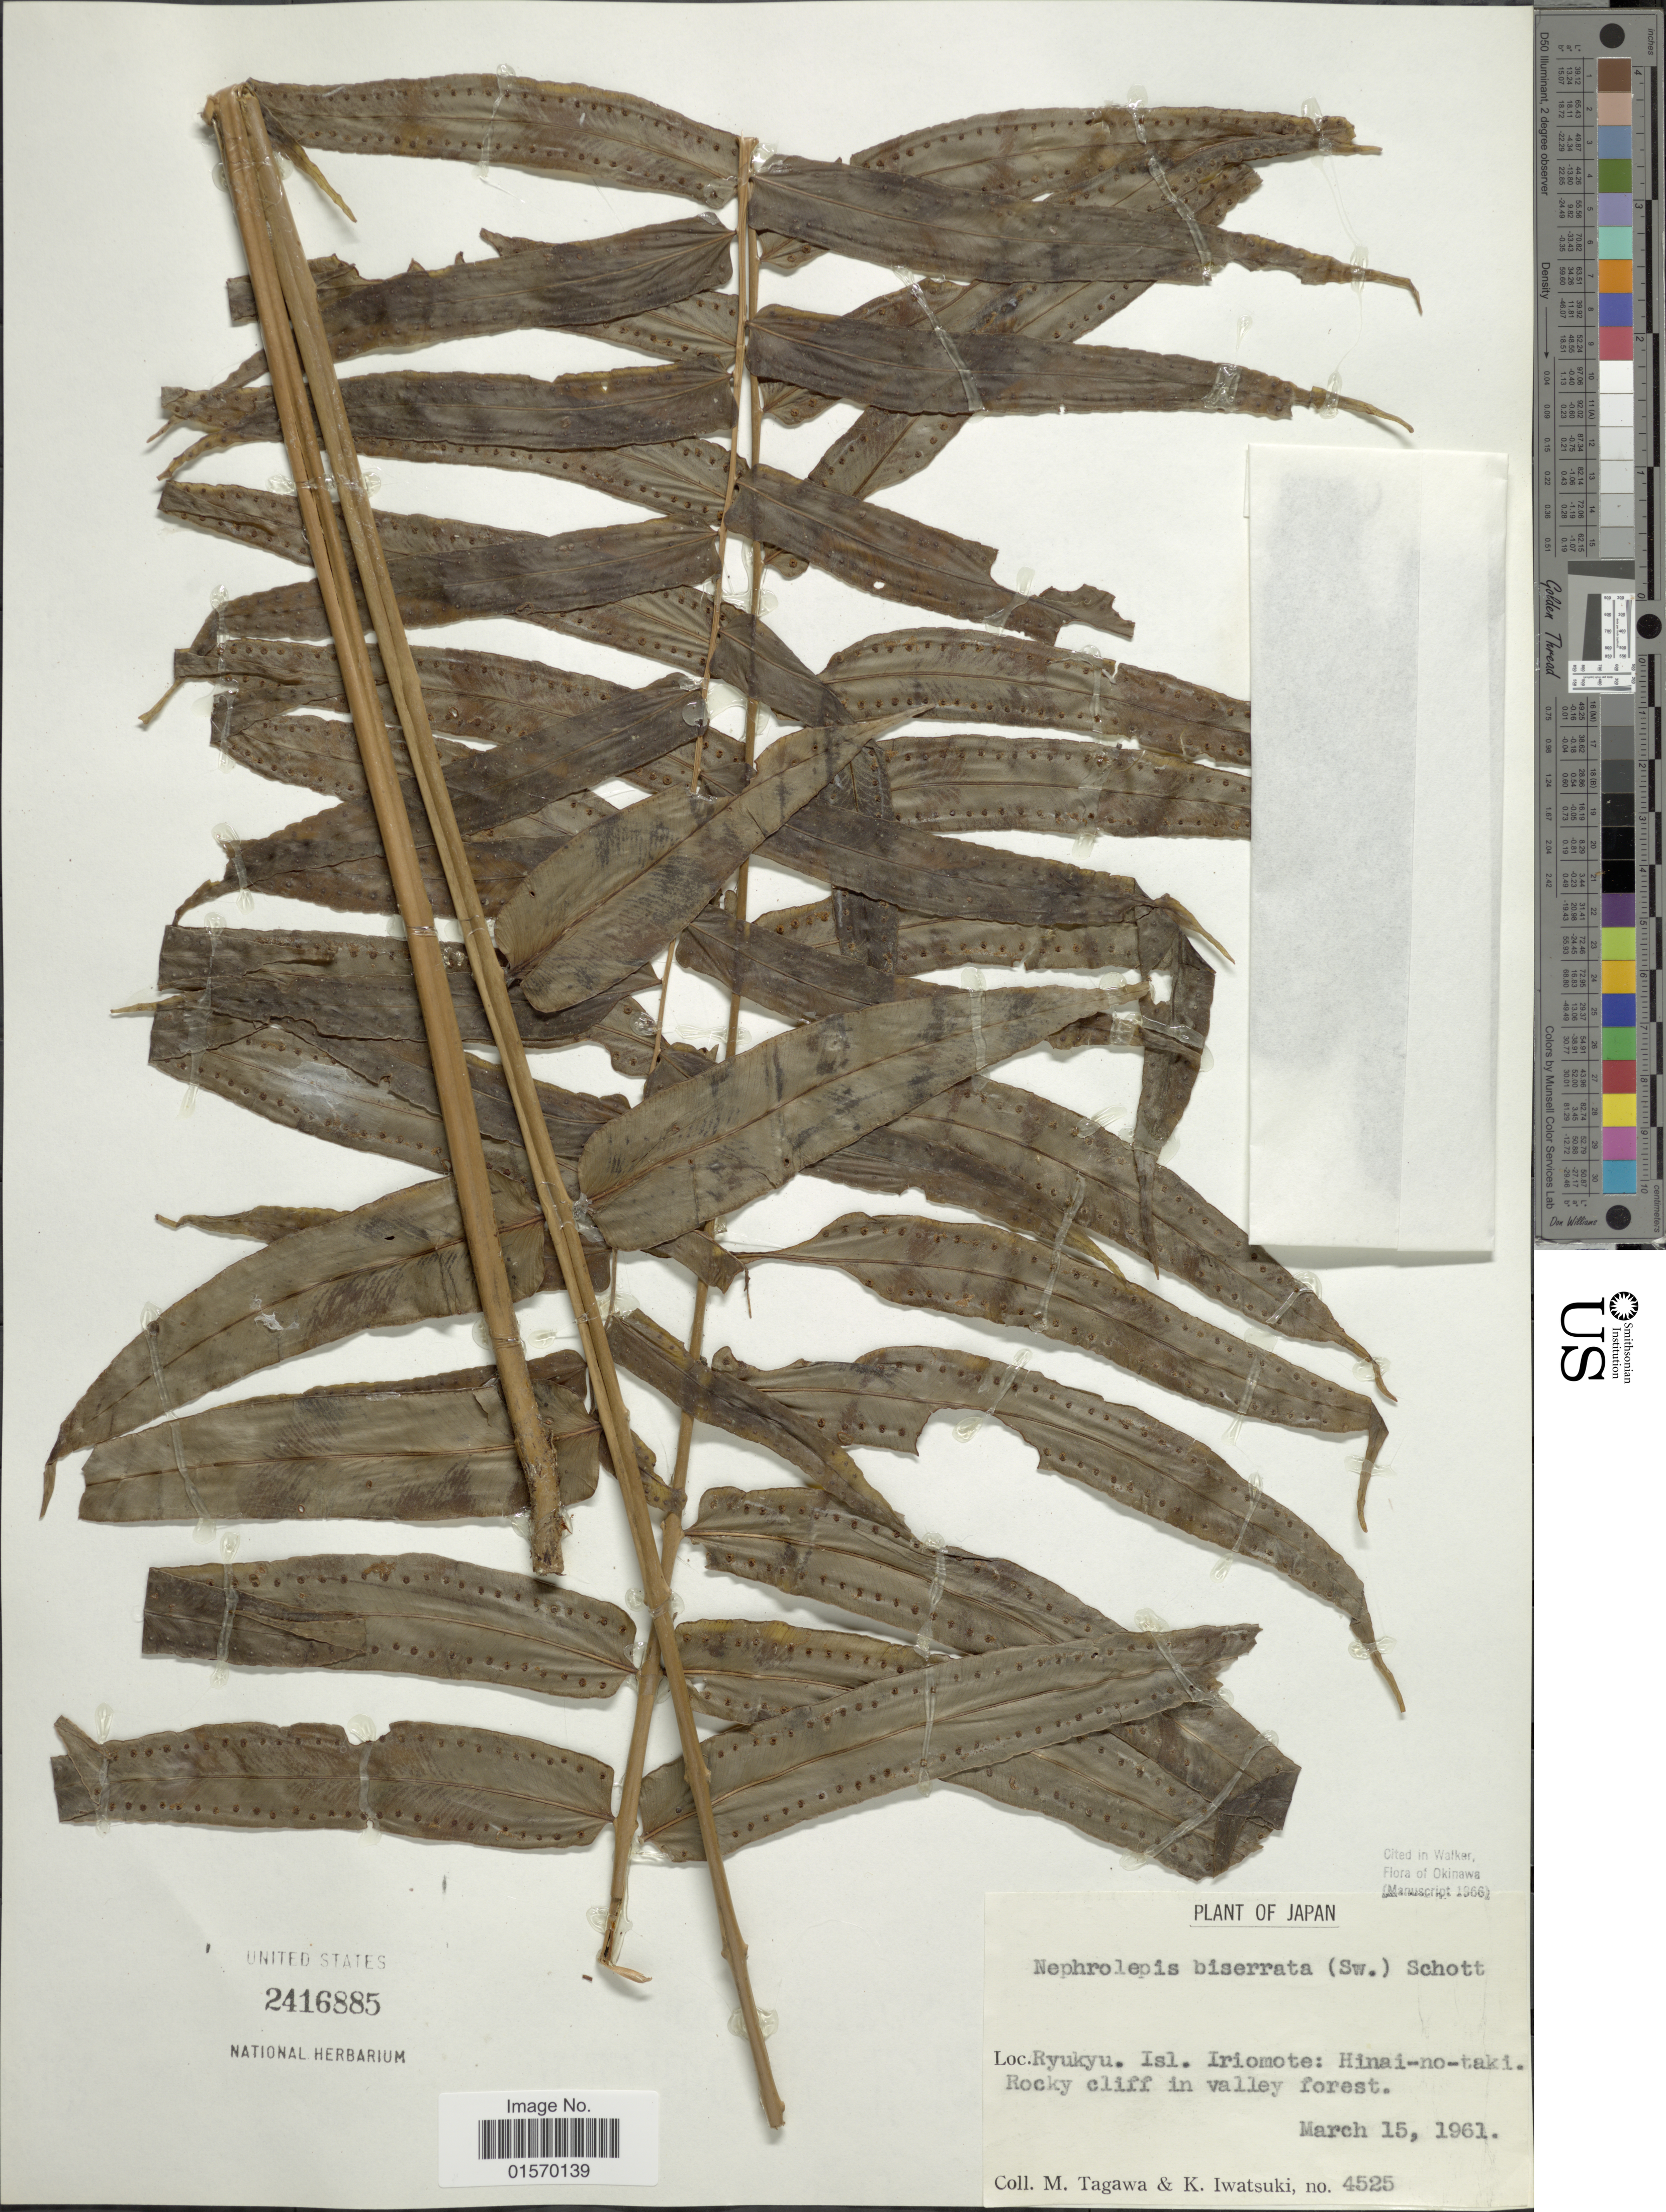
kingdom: Plantae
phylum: Tracheophyta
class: Polypodiopsida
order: Polypodiales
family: Nephrolepidaceae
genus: Nephrolepis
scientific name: Nephrolepis biserrata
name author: (Sw.) Schott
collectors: M. Tagawa & K. Iwatsuki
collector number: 4525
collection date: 1961-03-15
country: Japan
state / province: Okinawa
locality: Ryukyu. Isl. Iriomote: Hinai-no-taki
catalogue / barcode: US 2416885